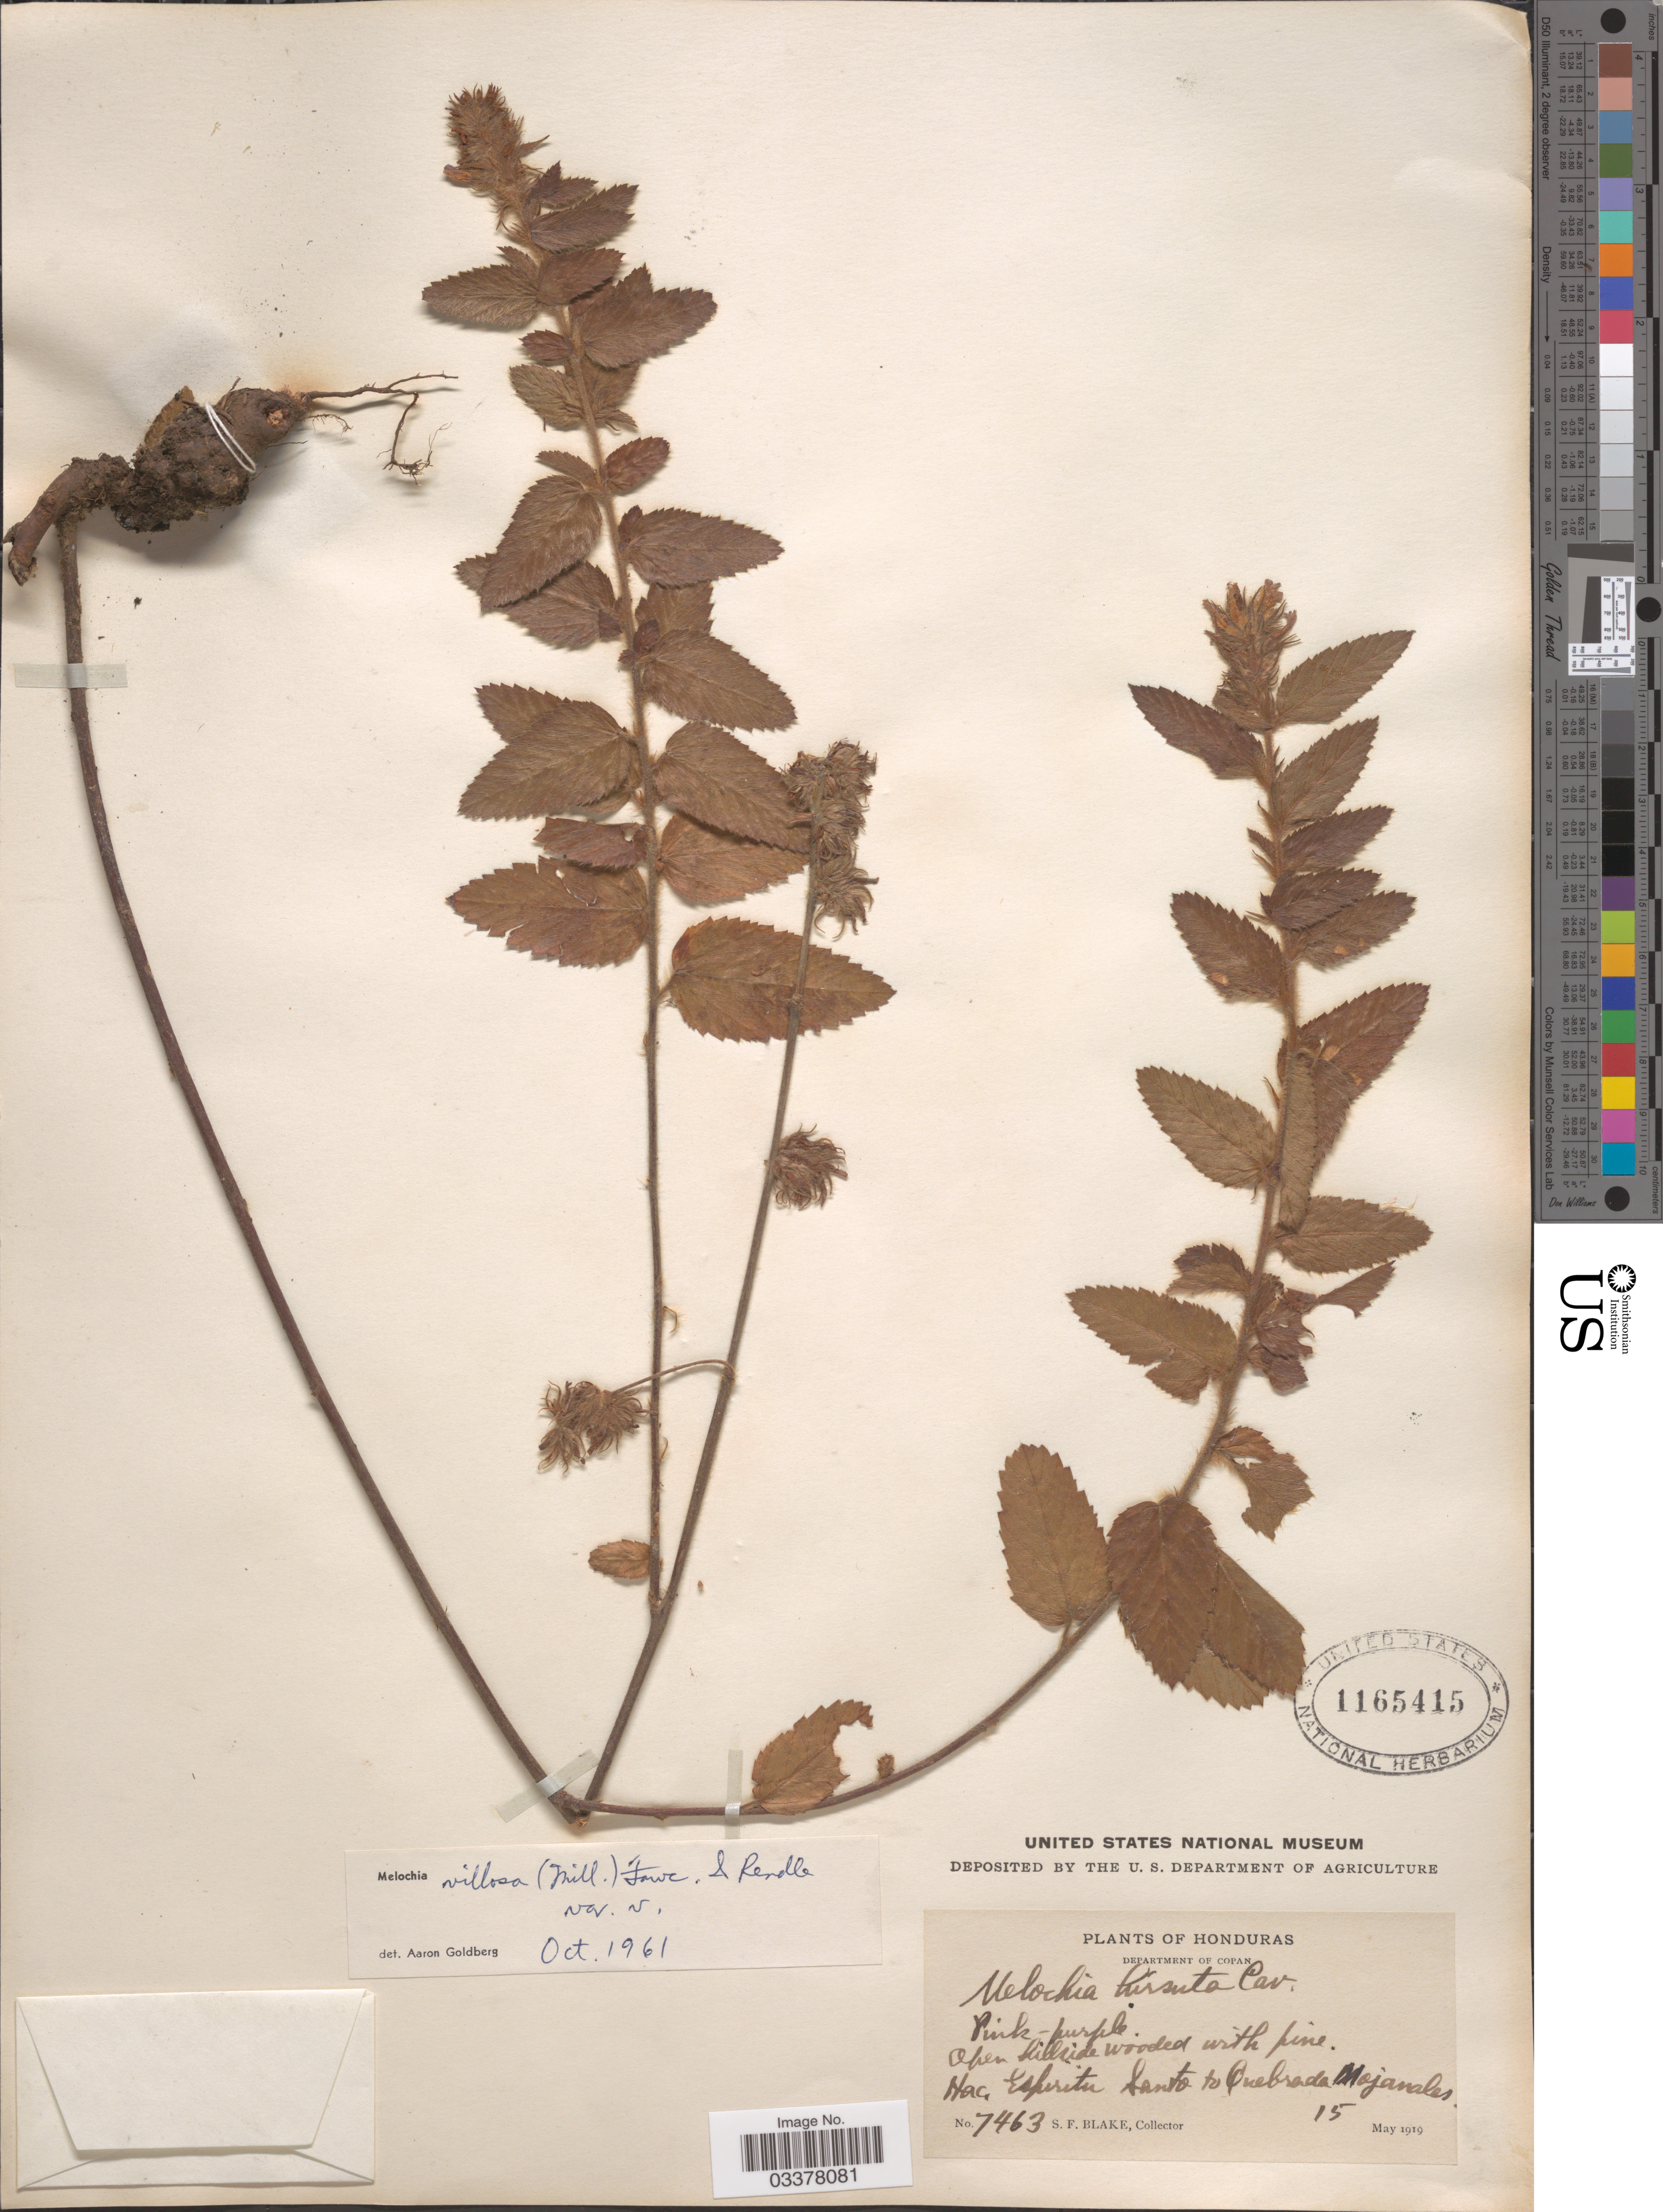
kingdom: Plantae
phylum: Tracheophyta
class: Magnoliopsida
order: Malvales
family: Malvaceae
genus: Melochia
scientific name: Melochia spicata var. spicata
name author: (L.) Fryxell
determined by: Dorr, L. J., (BOT), Smithsonian Institution - National Museum of Natural History (UNITED STATES)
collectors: S. Blake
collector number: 7463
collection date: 1919-05-15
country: Honduras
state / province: Copán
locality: Department of Copan. Hac. Espiritu Santo to Quebrada Mojanales.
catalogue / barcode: US 1165415